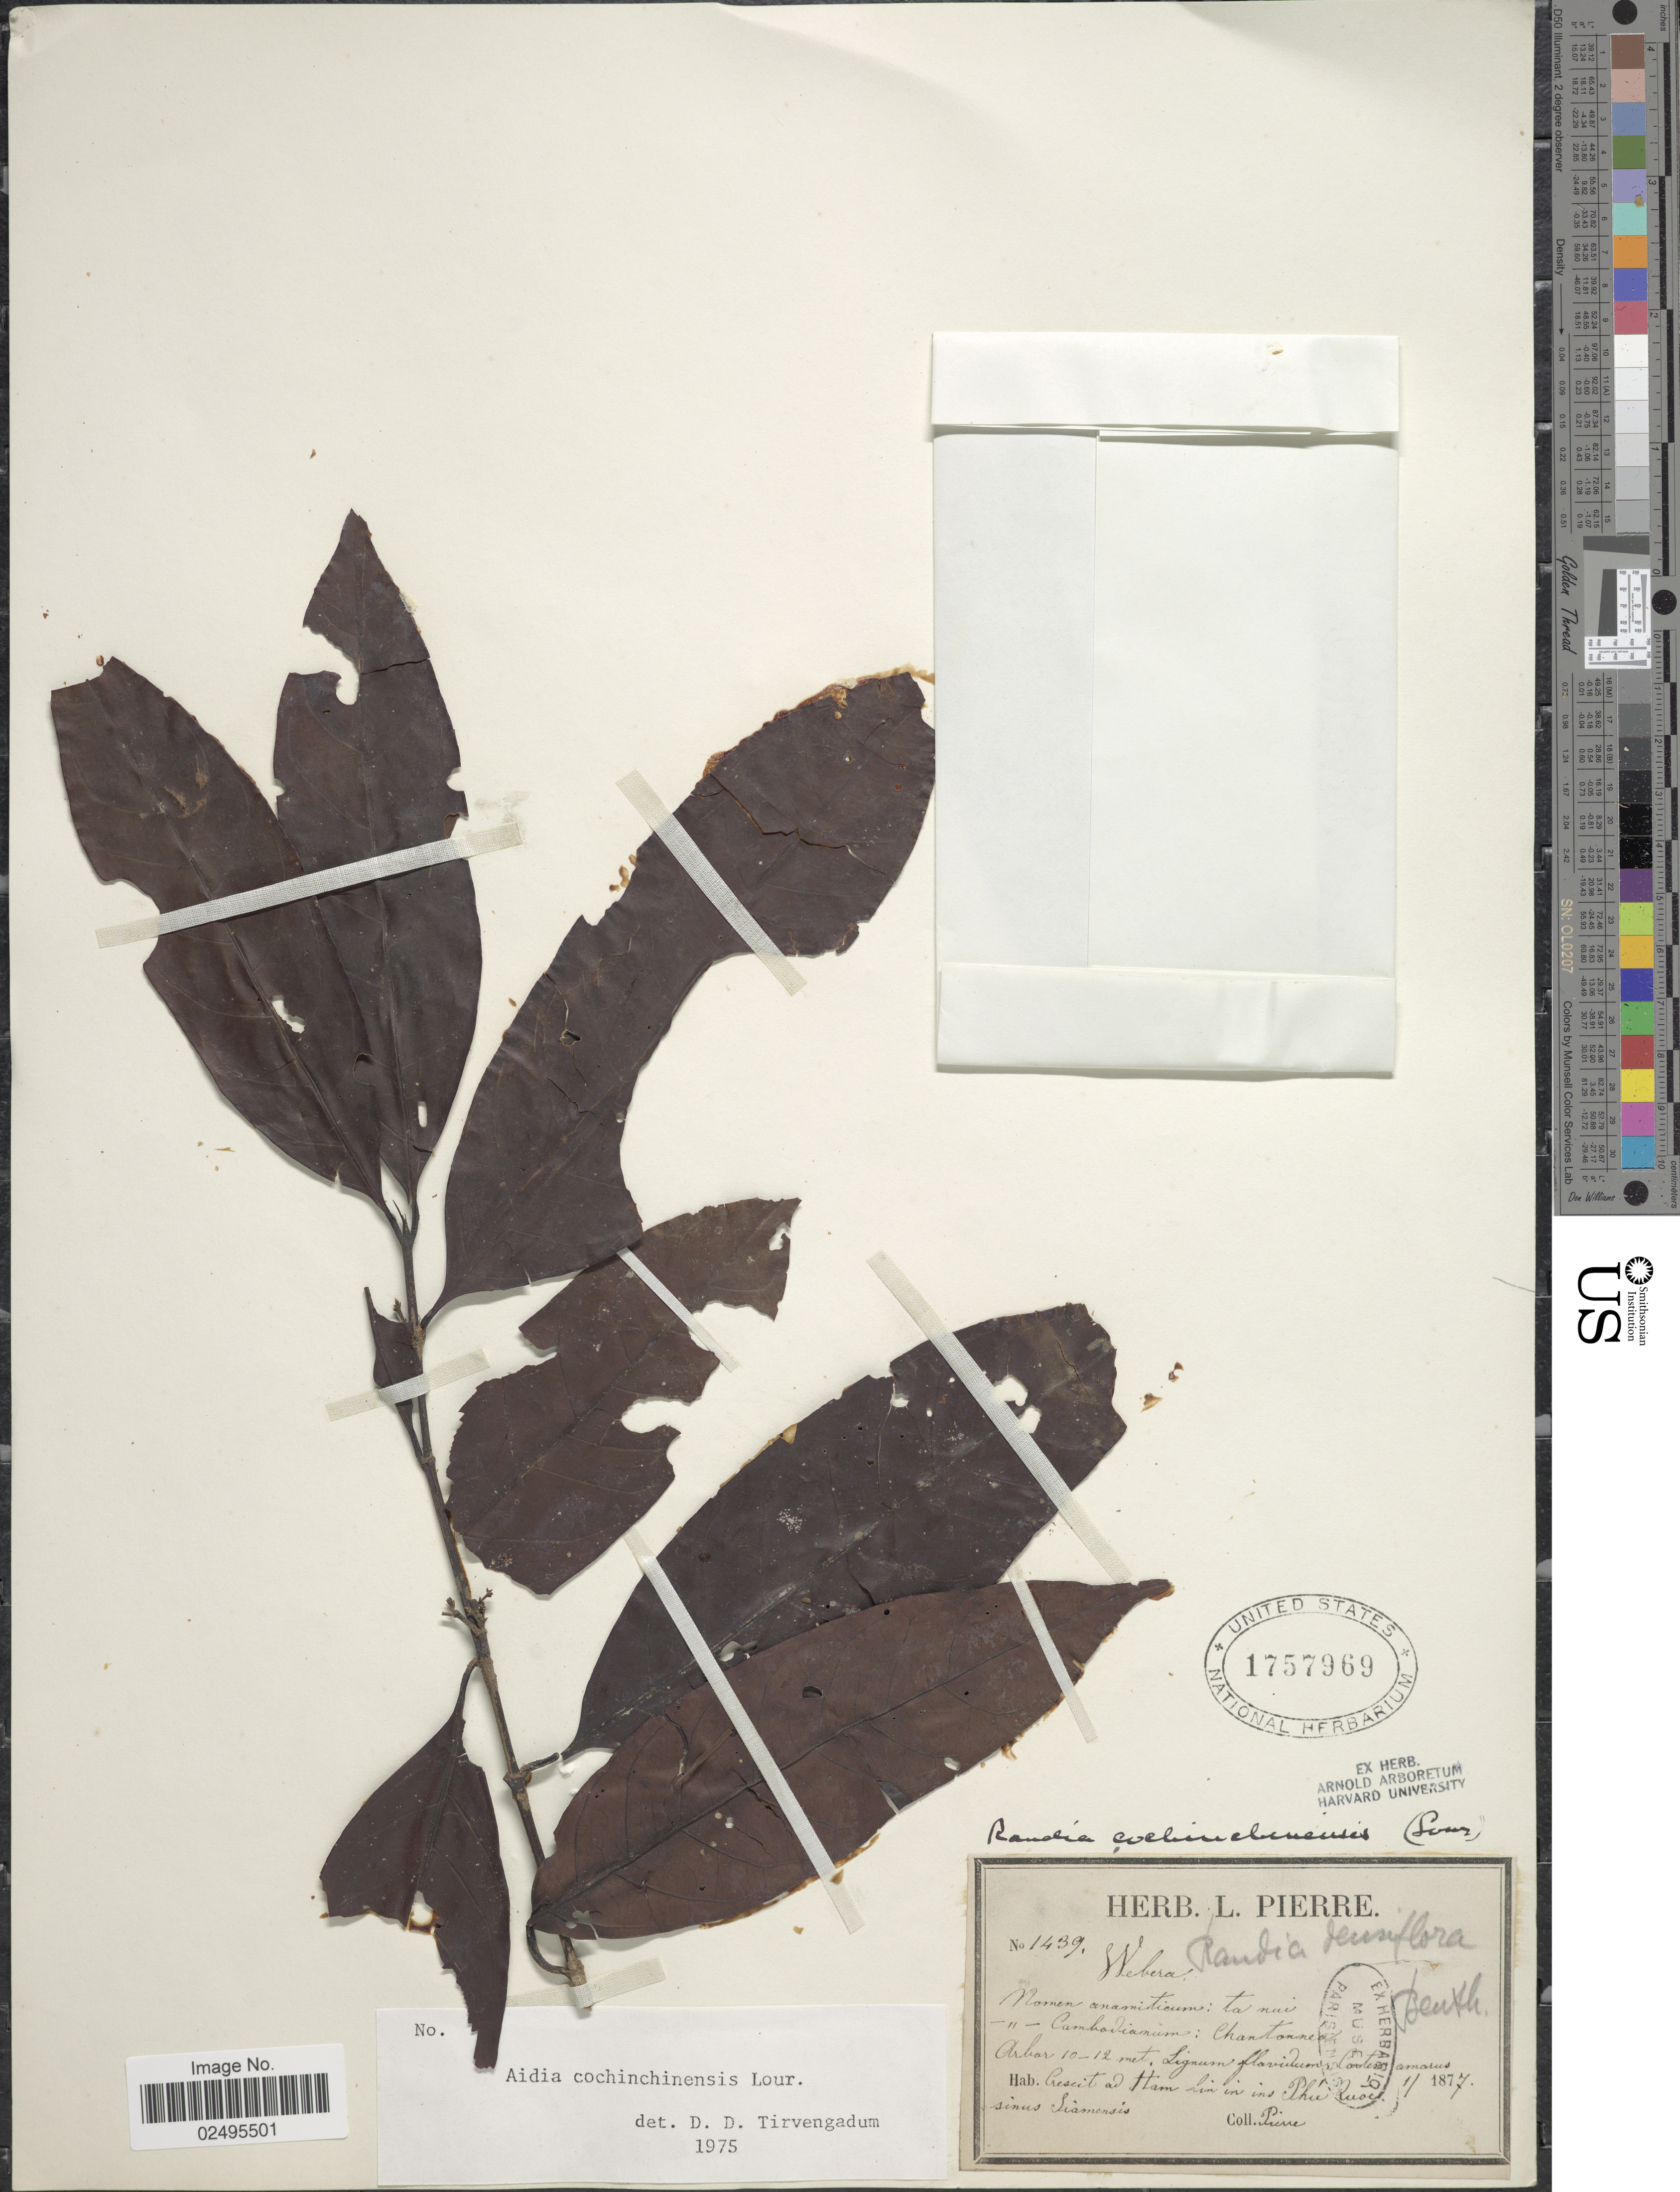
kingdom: Plantae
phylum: Tracheophyta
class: Magnoliopsida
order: Gentianales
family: Rubiaceae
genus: Aidia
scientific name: Aidia densiflora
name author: (Wall.) Masam.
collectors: L. Pierre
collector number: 1439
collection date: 1877-01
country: Vietnam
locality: Crescit ad tham lin in ins Phu Quoc. [interpreted]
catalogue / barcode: US 1757969